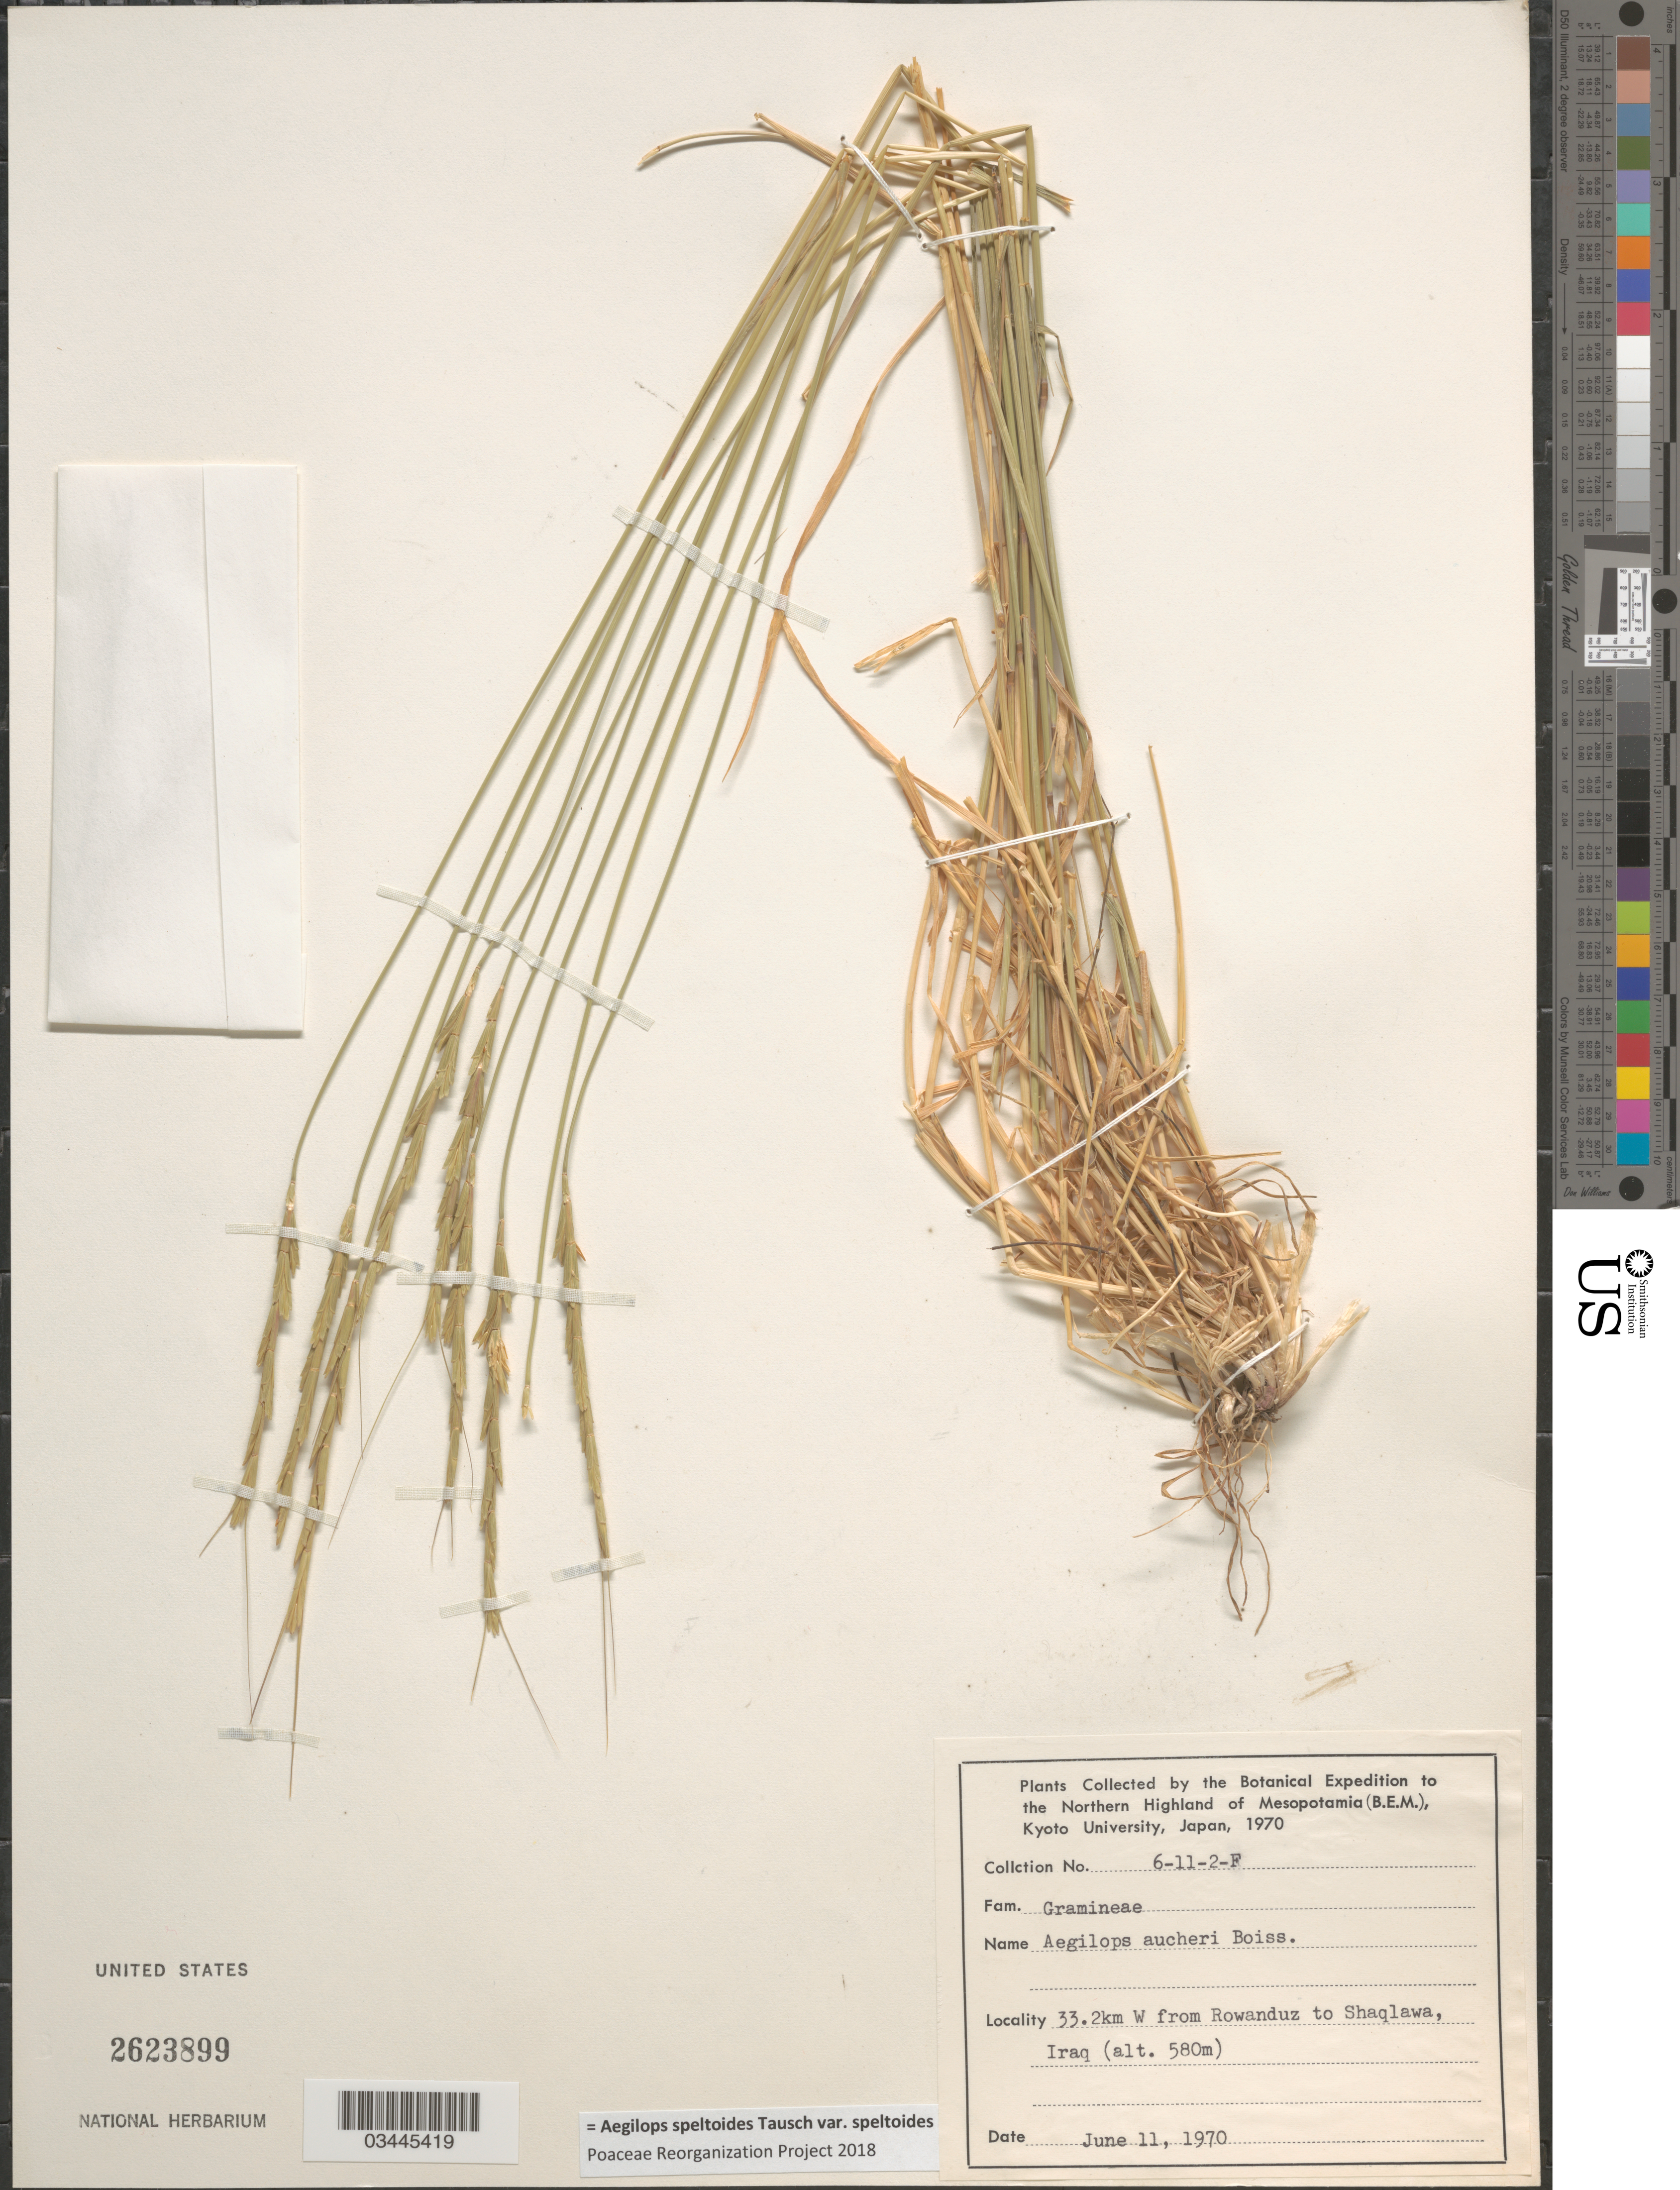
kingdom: Plantae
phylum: Tracheophyta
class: Liliopsida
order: Poales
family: Poaceae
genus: Aegilops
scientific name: Aegilops speltoides var. speltoides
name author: Tausch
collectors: Botanical Expedition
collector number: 6-11-2-F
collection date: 1970-06-11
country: Iraq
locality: To the Northern Highland of Mesopotamia (B.E.M.). 33.2km W from Rowanduz to Shaqlawa.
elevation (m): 580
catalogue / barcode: US 2623899